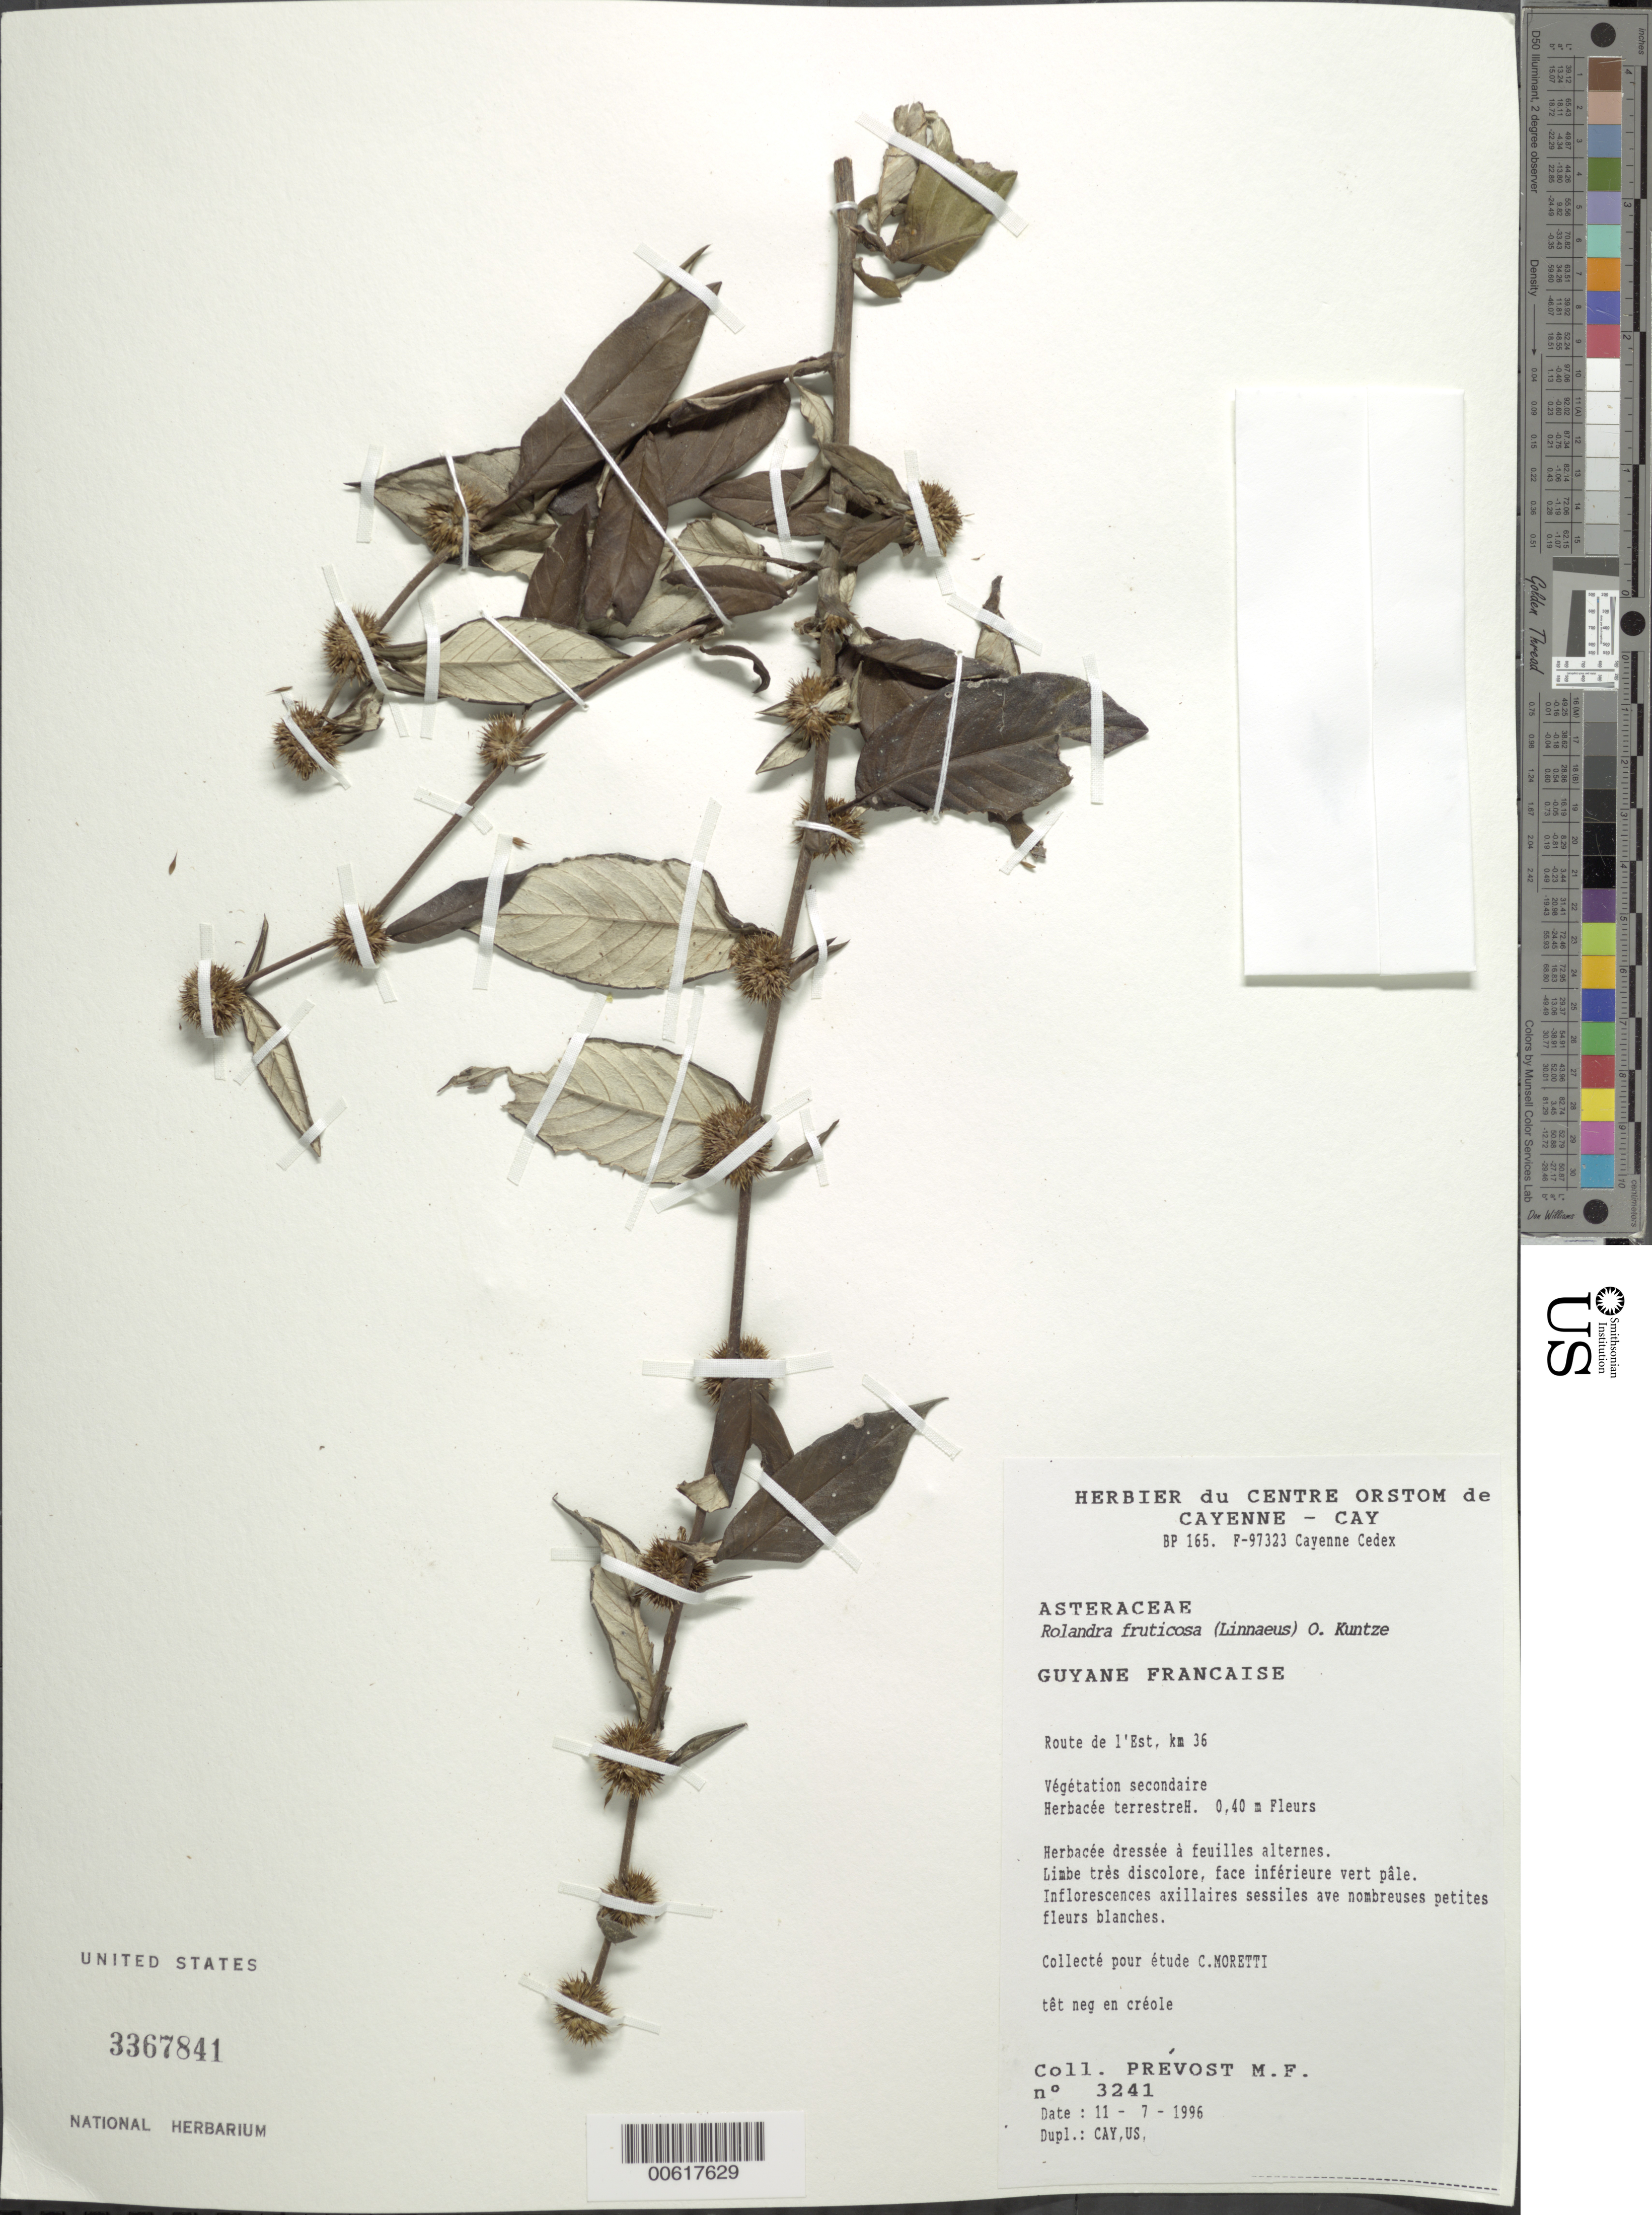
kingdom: Plantae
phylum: Tracheophyta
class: Magnoliopsida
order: Asterales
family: Asteraceae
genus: Rolandra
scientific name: Rolandra fruticosa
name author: (L.) Kuntze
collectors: M.-F. Prévost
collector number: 3241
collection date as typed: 11-Jul-96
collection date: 1996-07-11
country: French Guiana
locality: Route de l'Est, km 36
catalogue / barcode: US 3367841